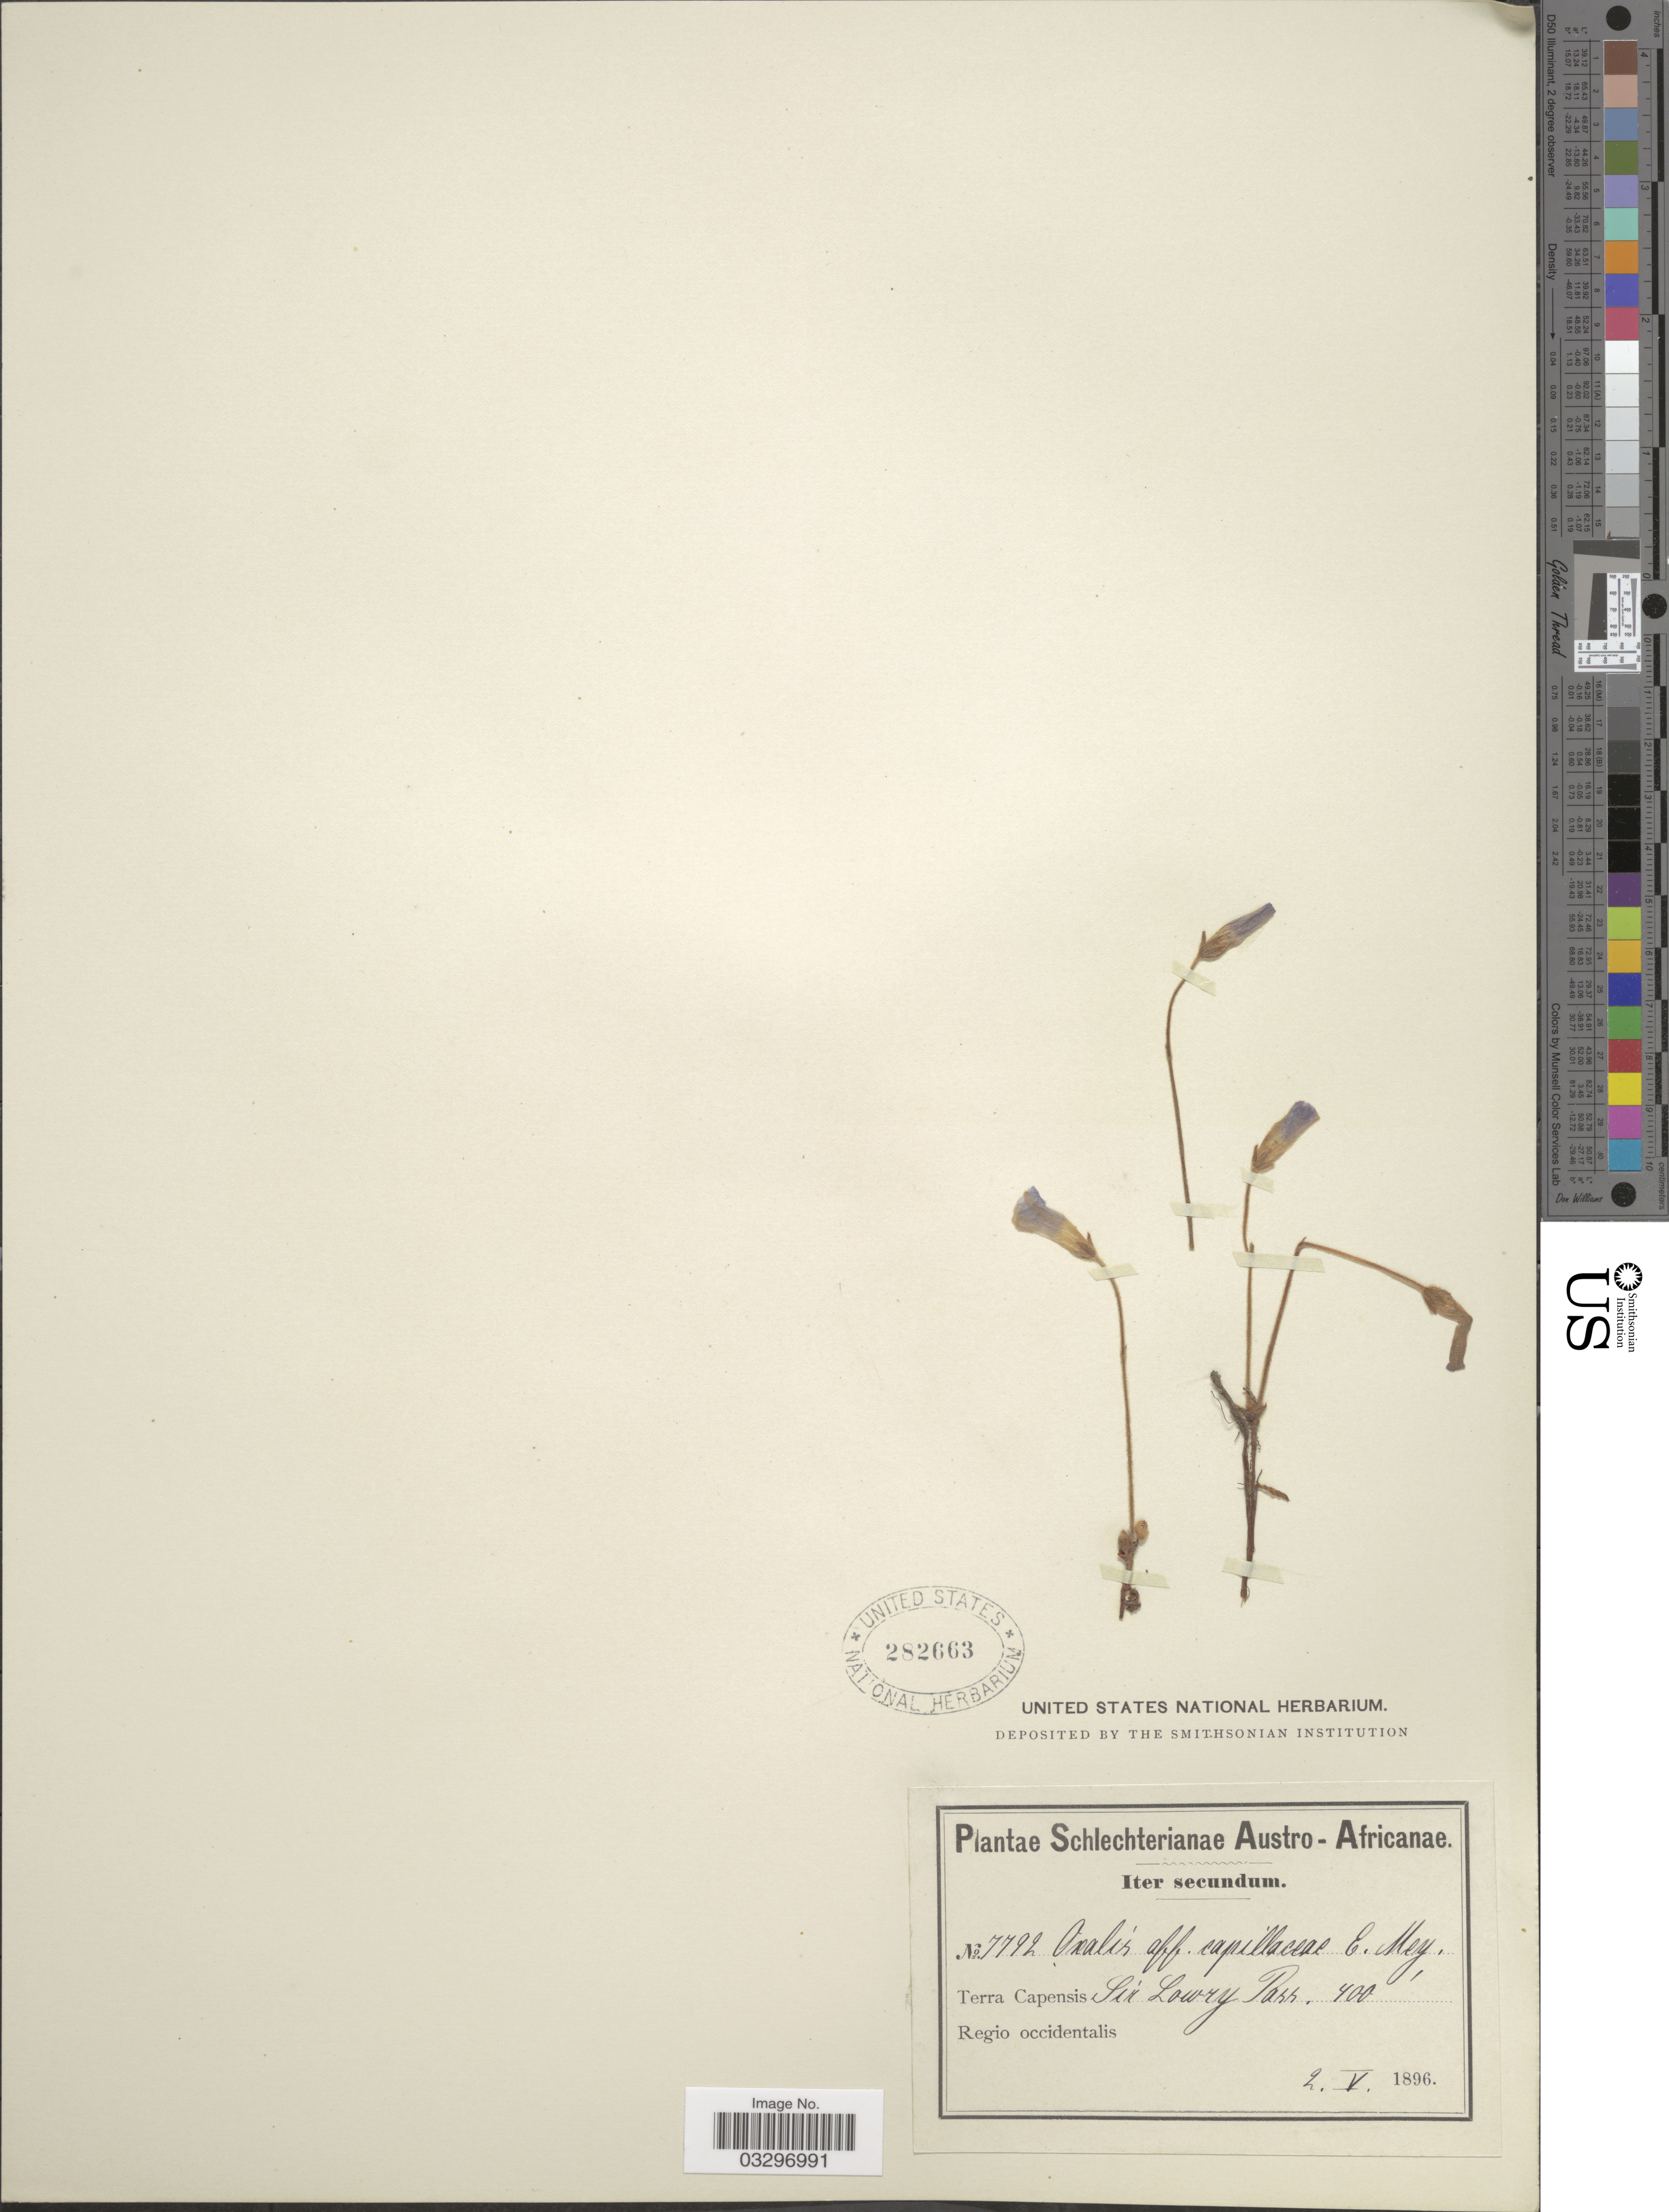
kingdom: Plantae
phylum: Tracheophyta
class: Magnoliopsida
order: Oxalidales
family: Oxalidaceae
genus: Oxalis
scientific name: Oxalis capillacea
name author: E. Mey. ex Harv. & Sond.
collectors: Schlechter, --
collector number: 7792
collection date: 1896-05-02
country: South Africa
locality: Austro-Africanae, Terra Capensis, Sir Lowry Pass, Regio occidentalis.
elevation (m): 122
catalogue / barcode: US 282663